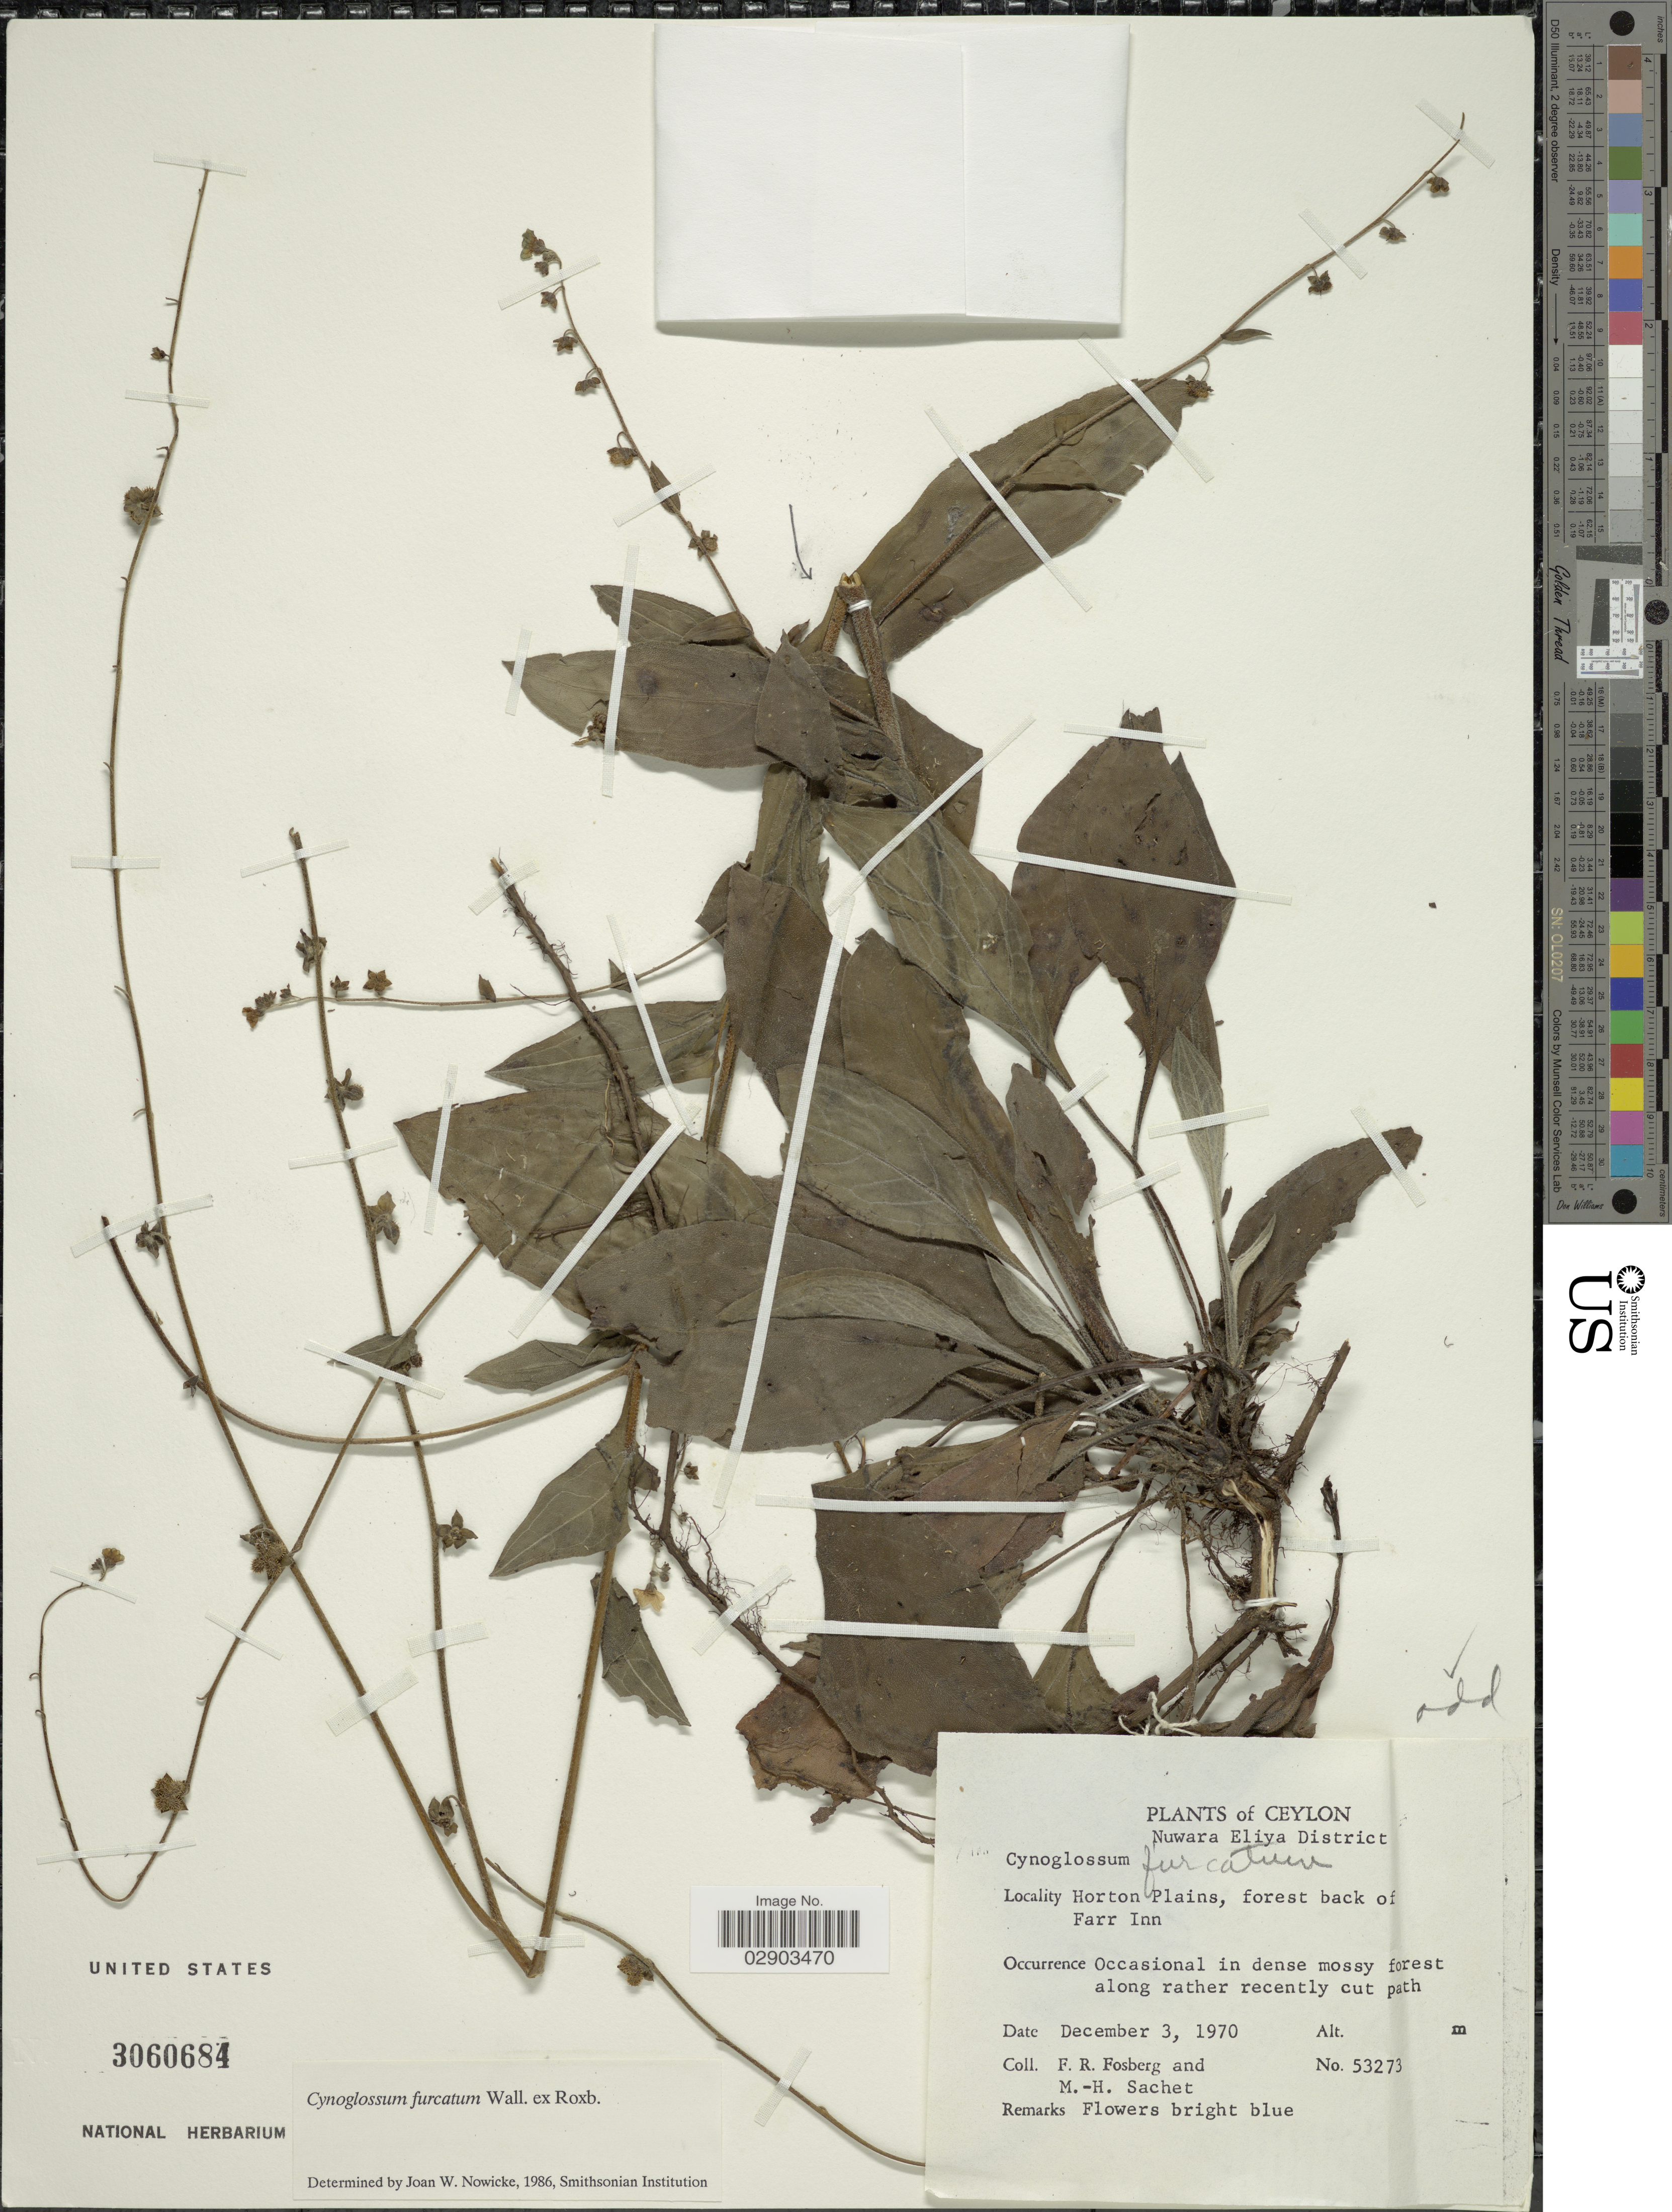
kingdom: Plantae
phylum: Tracheophyta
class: Magnoliopsida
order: Boraginales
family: Boraginaceae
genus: Cynoglossum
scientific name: Cynoglossum furcatum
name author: Wall.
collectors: F. R. Fosberg & M.-H. Sachet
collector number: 53273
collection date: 1970-12-03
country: Sri Lanka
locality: Ceylon. Nuwara Eliya District. Horton Plains, forest back of Farr Inn.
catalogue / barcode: US 3060684